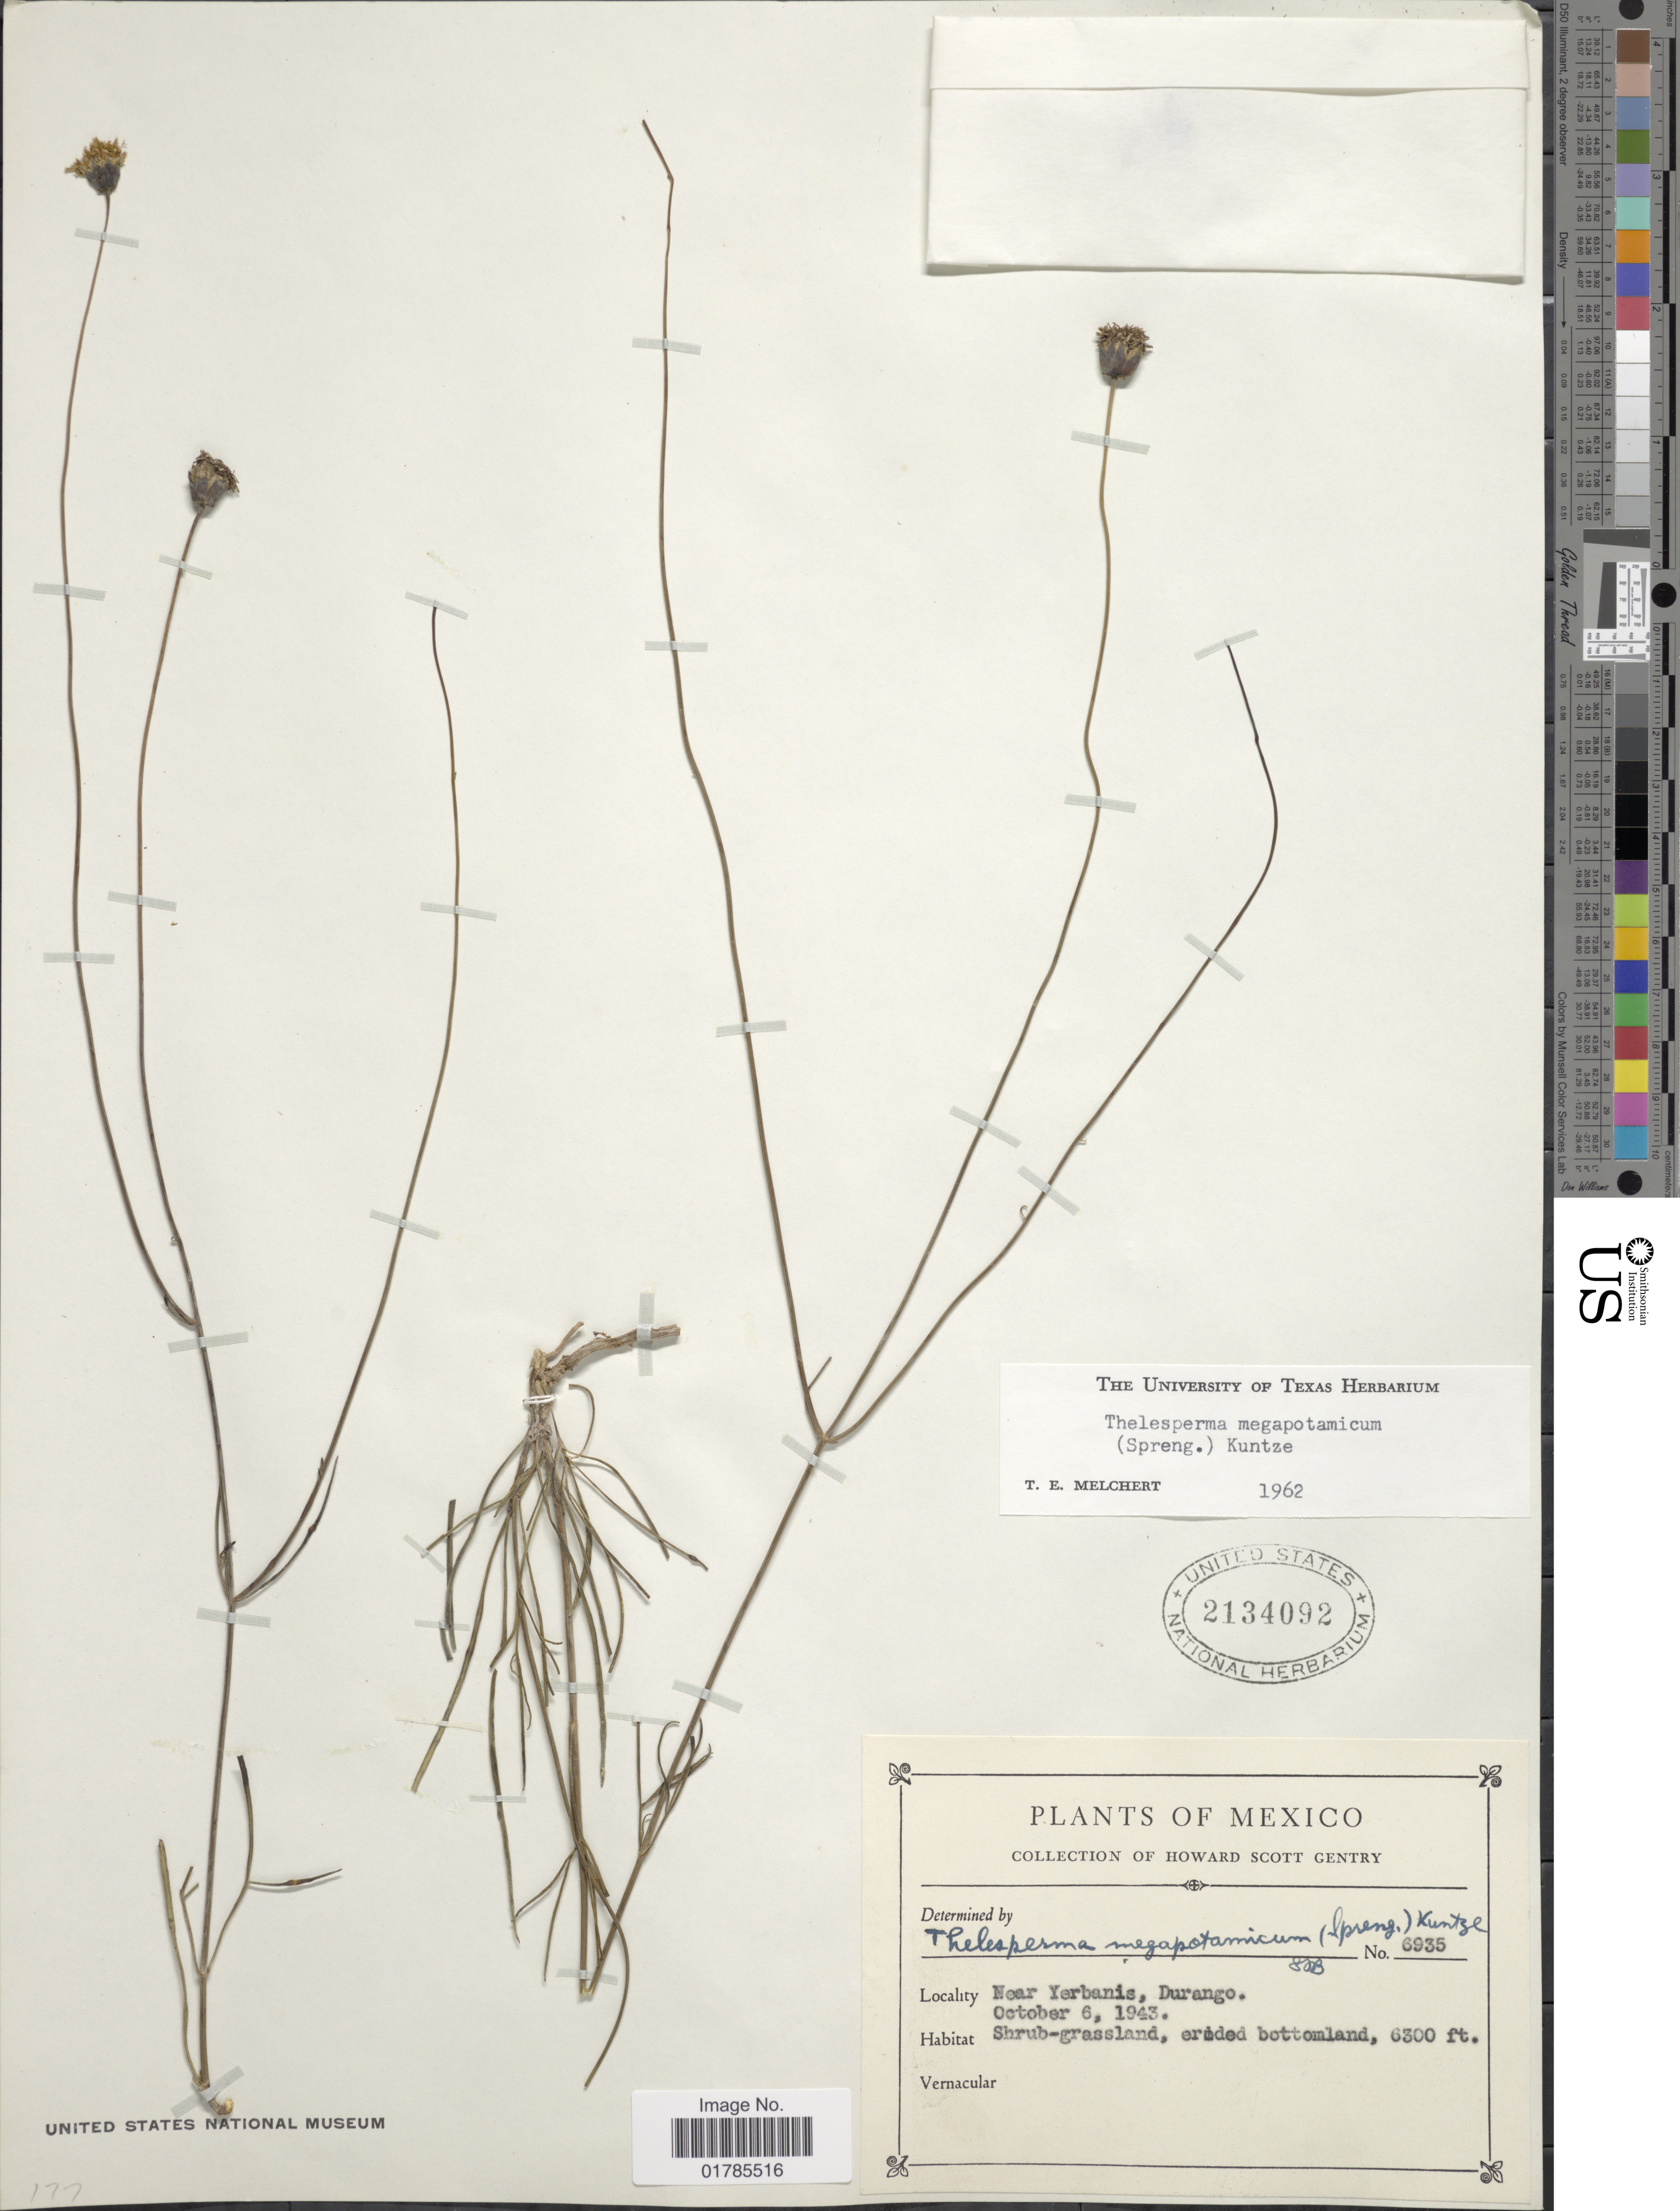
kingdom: Plantae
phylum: Tracheophyta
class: Magnoliopsida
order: Asterales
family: Asteraceae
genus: Thelesperma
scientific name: Thelesperma megapotamicum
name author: (Spreng.) Herter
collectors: H. S. Gentry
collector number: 6935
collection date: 1943-10-06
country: Mexico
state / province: Durango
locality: Near Yerbanis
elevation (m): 1920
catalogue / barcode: US 2134092